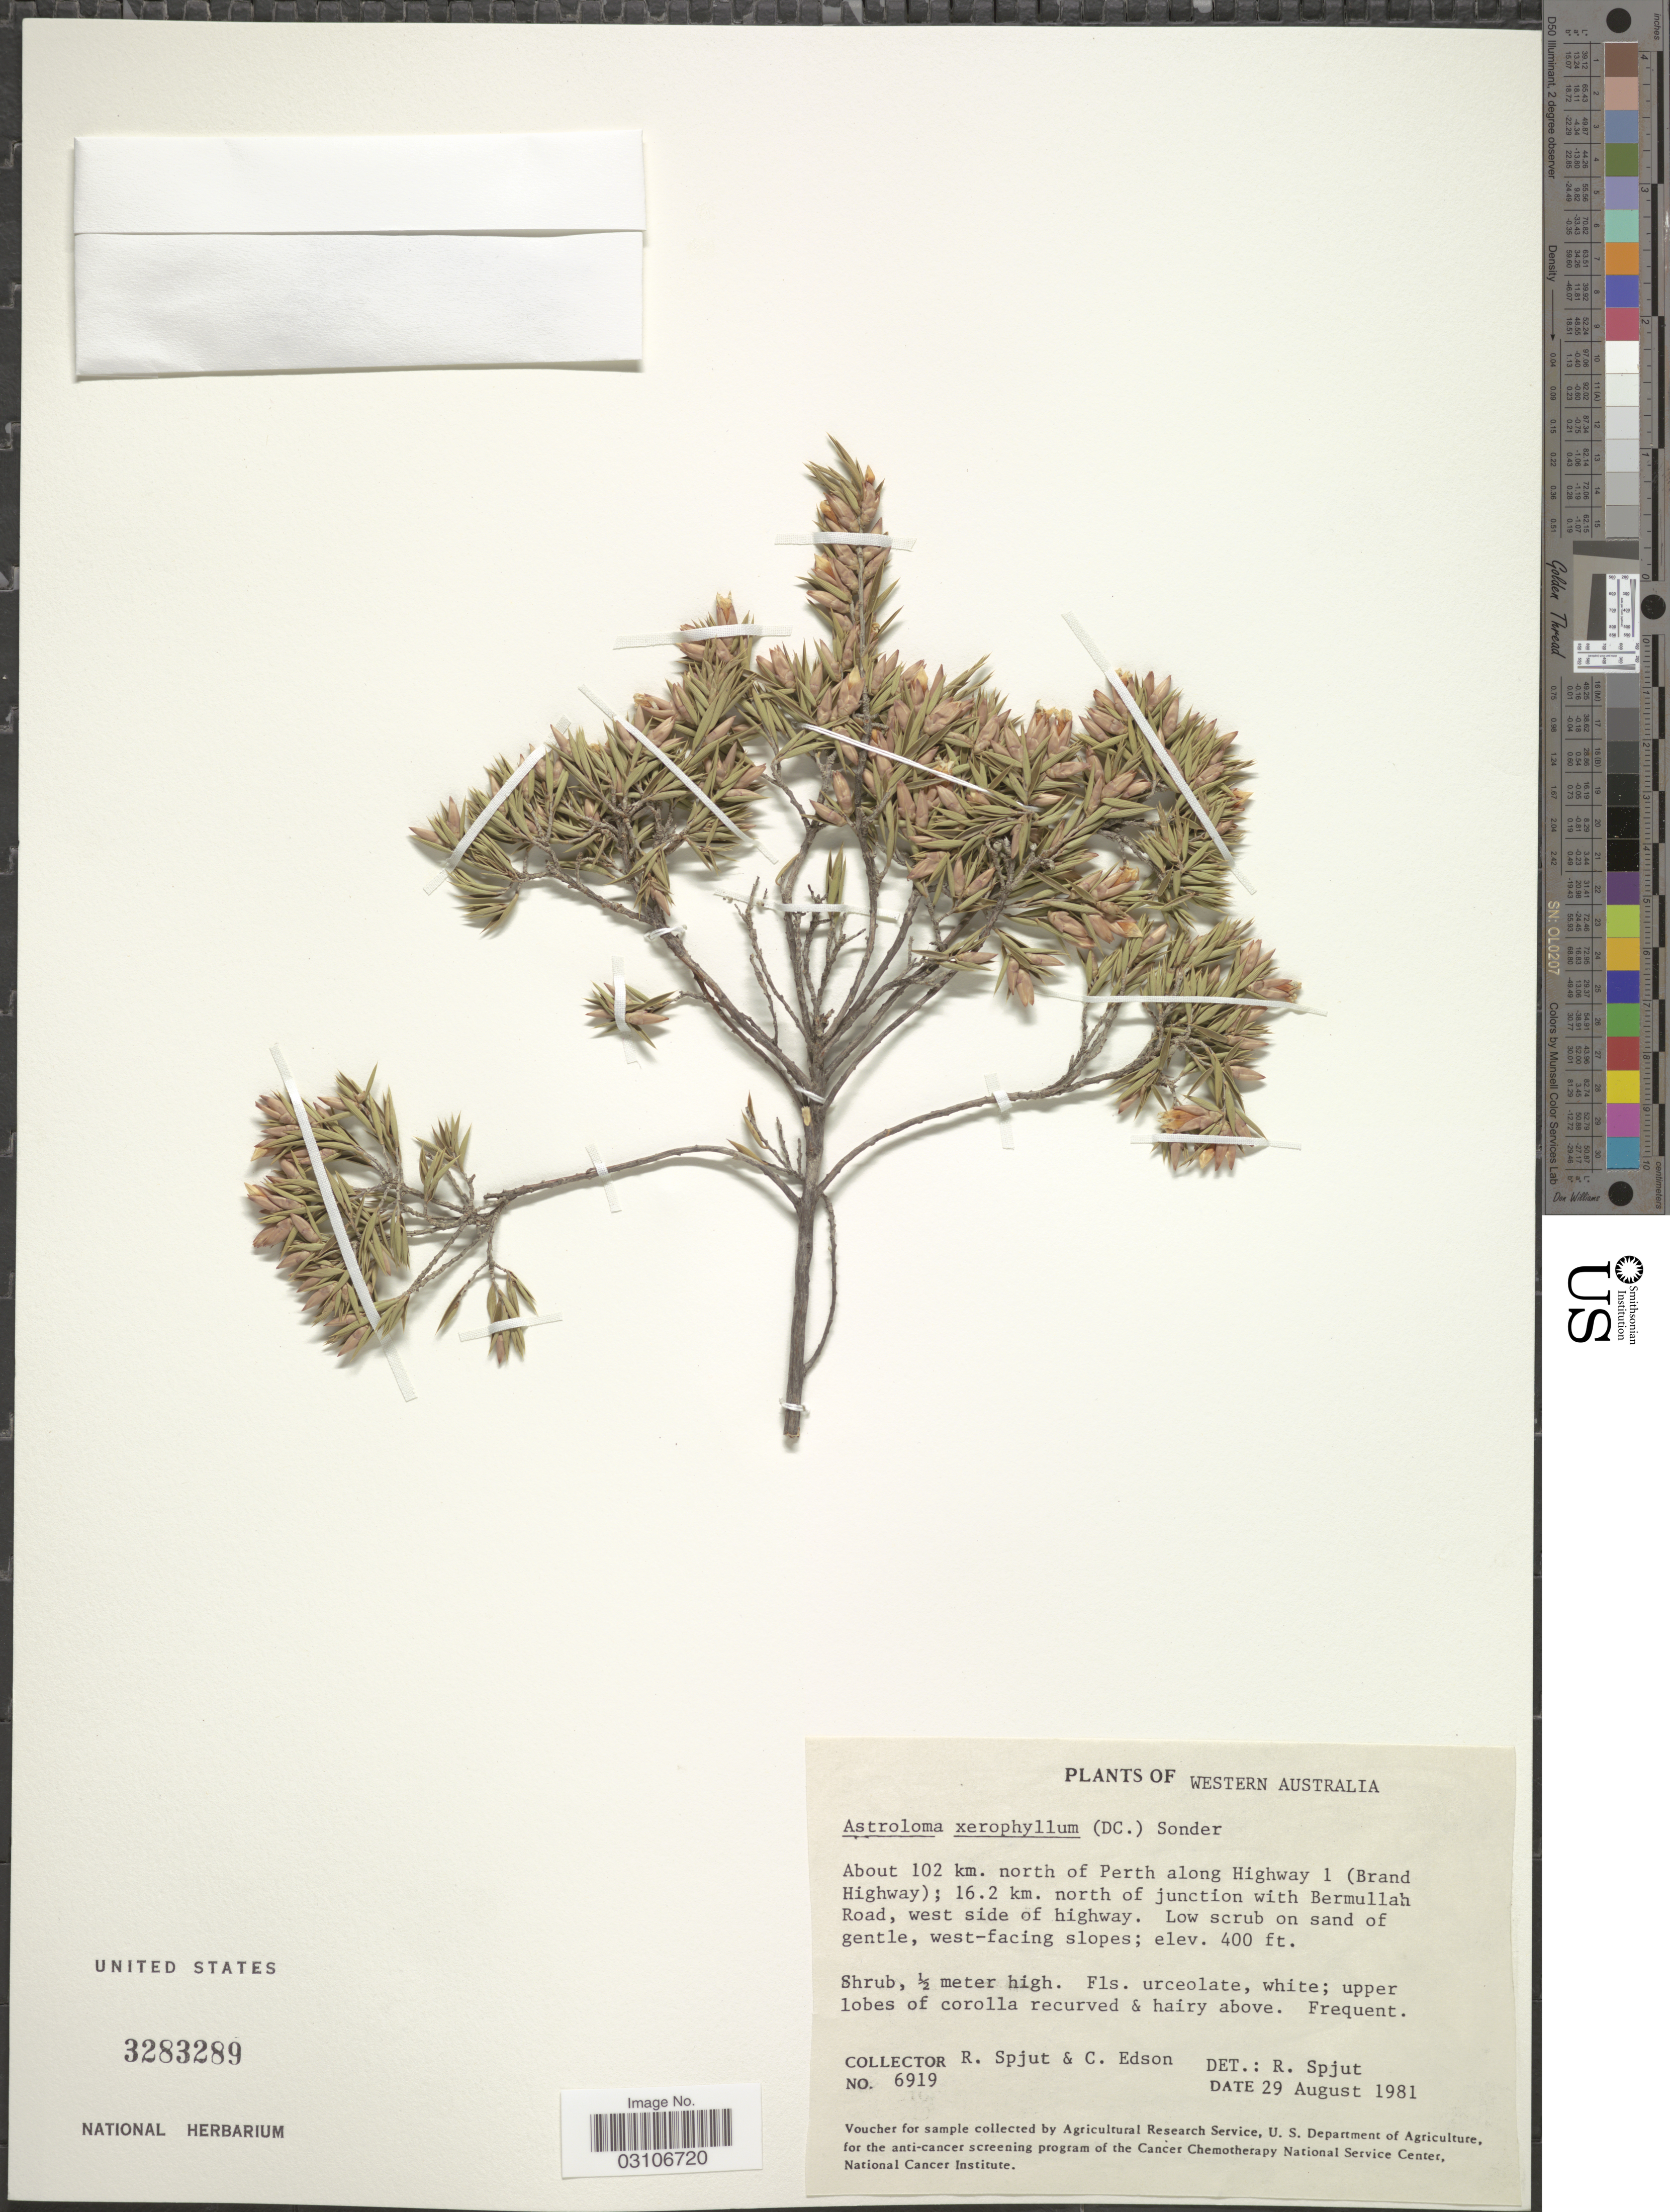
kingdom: Plantae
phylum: Tracheophyta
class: Magnoliopsida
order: Ericales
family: Ericaceae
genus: Astroloma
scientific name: Astroloma xerophyllum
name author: Sond.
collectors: R. Spjut & C. Edson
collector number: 6919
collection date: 1981-08-29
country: Australia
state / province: Western Australia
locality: About 102 km. north of Perth along Highway 1 (Brand Highway); 16.2 km. north of junction with Bermullah Road, west side of highway.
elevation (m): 122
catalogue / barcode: US 3283289